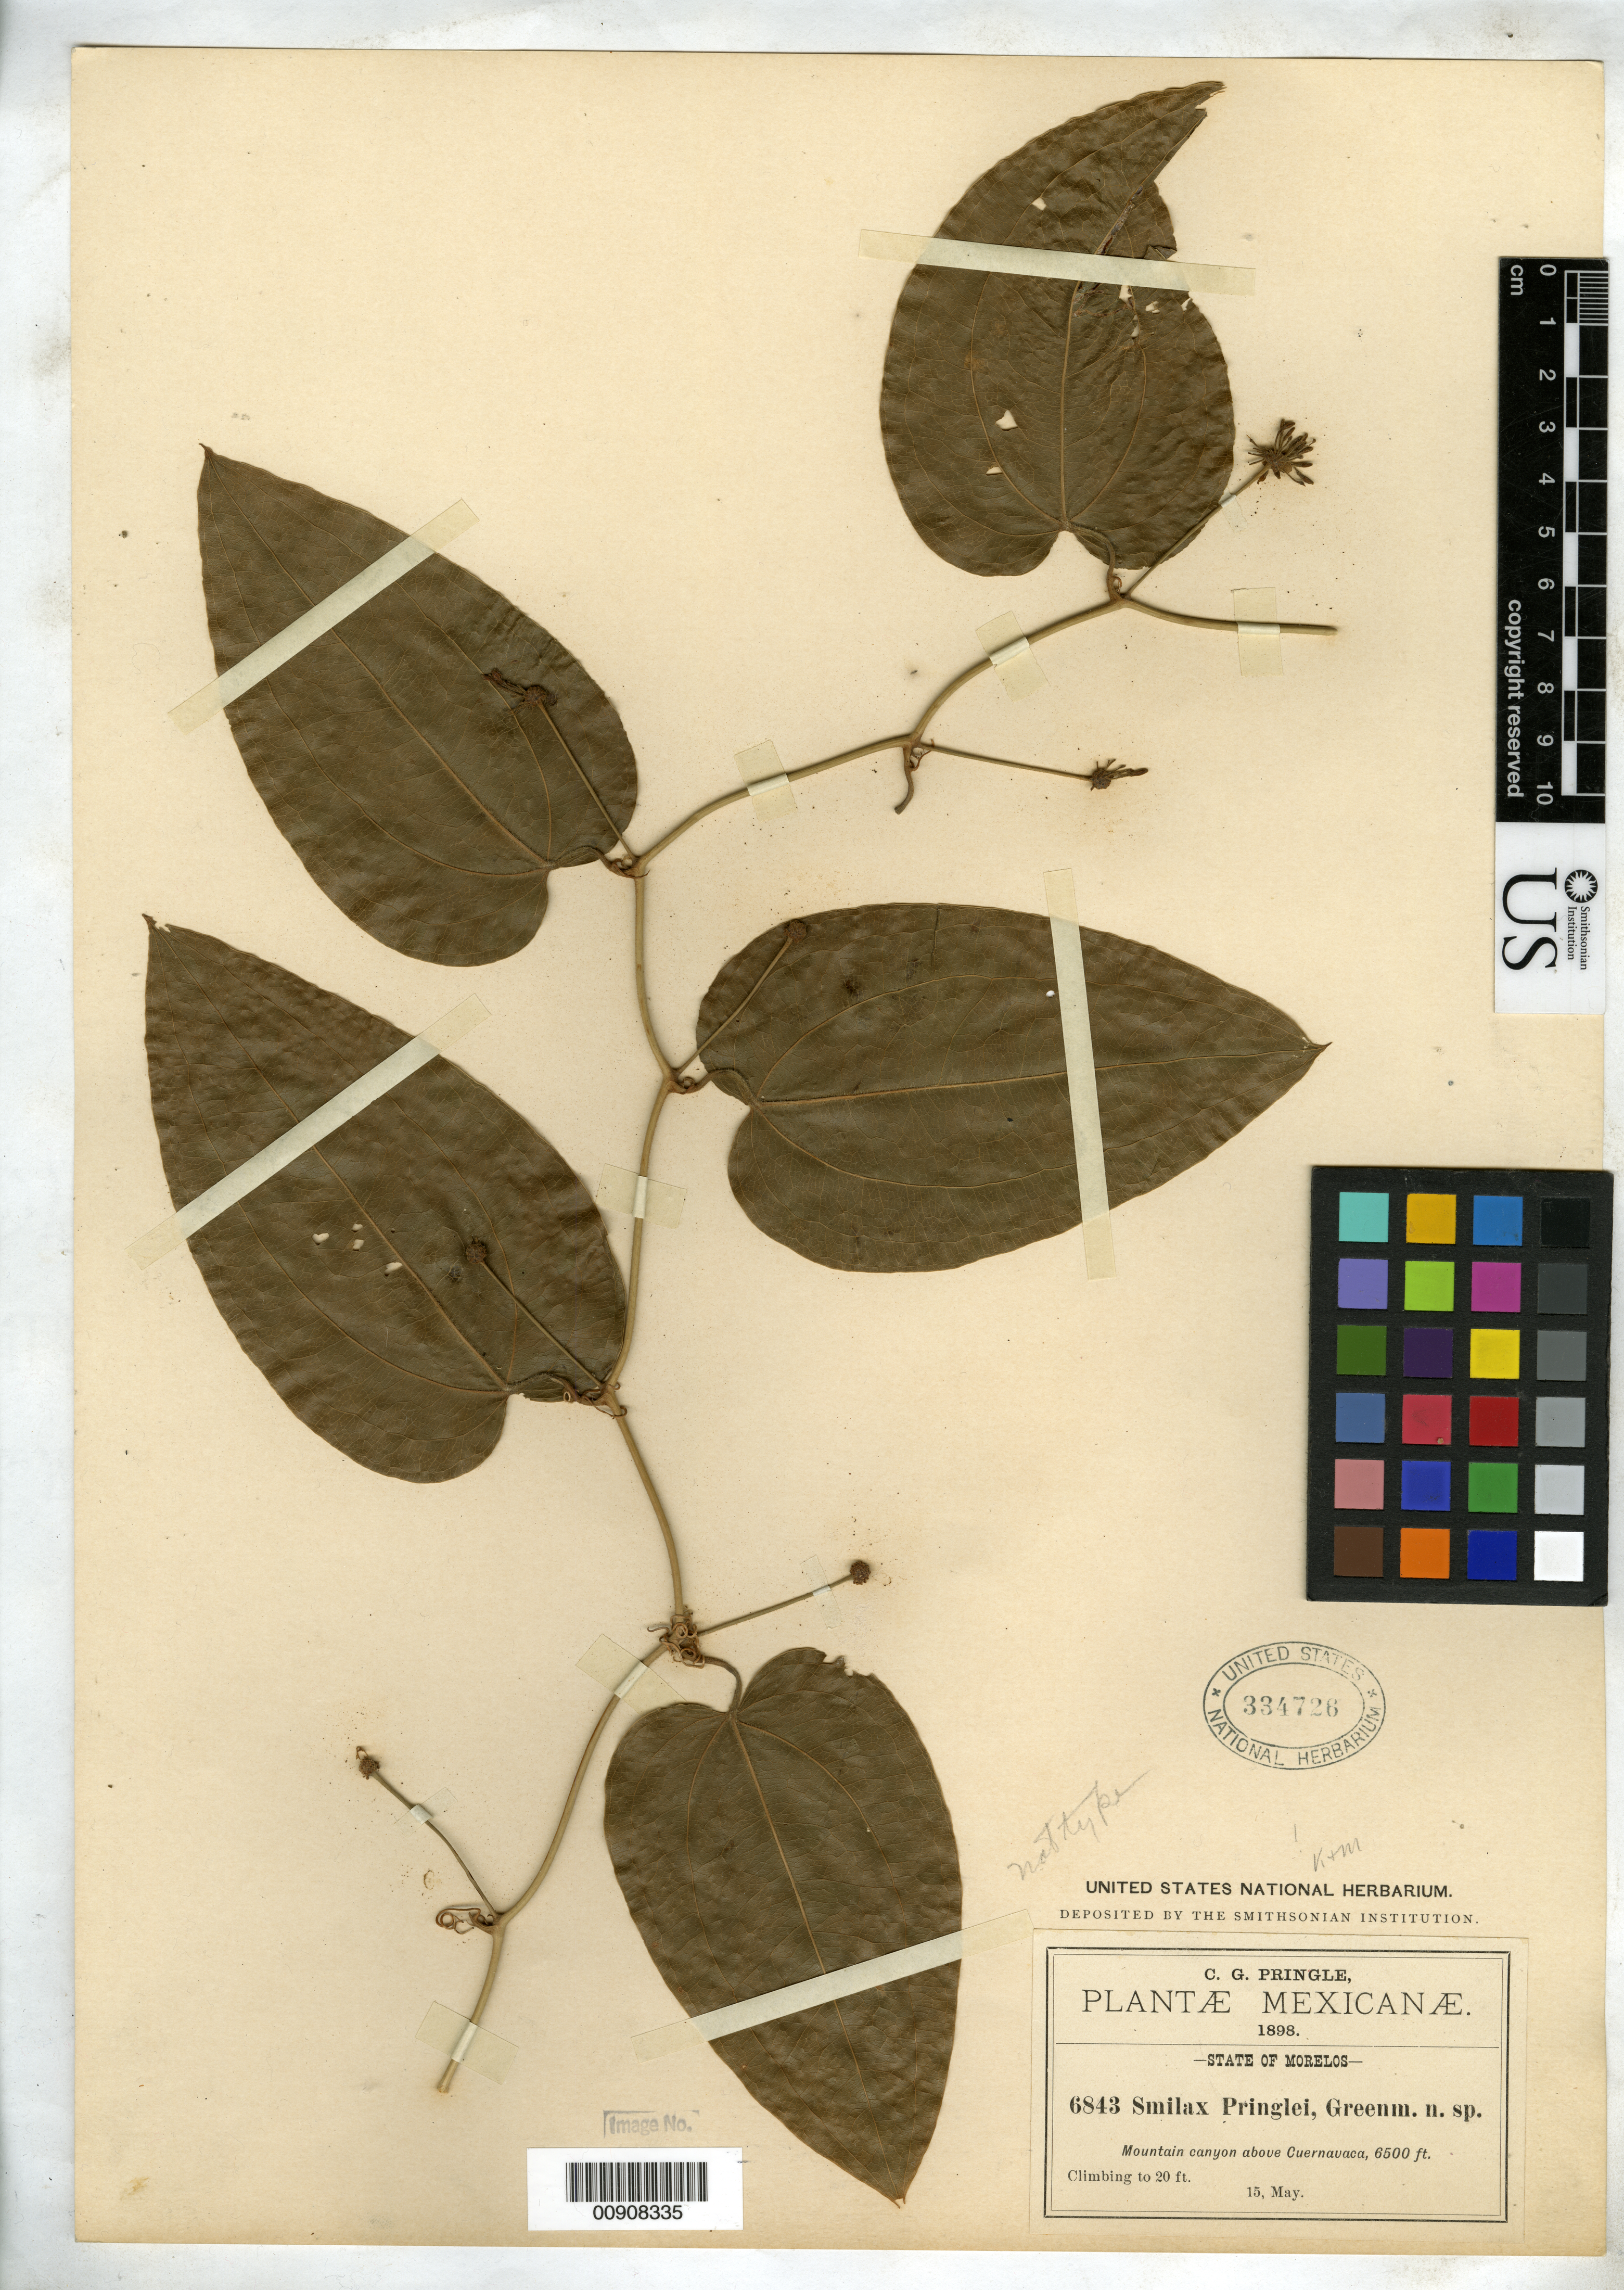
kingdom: Plantae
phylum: Tracheophyta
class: Liliopsida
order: Liliales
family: Smilacaceae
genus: Smilax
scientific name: Smilax pringlei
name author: Greenm.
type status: Syntype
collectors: C. G. Pringle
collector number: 6843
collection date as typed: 15 May 1898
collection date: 1898-05-15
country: Mexico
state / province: Morelos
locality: Mountain canyon above Cuernavaca, Morelos.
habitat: Mountain canyon.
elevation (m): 1981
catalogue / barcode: US 334726